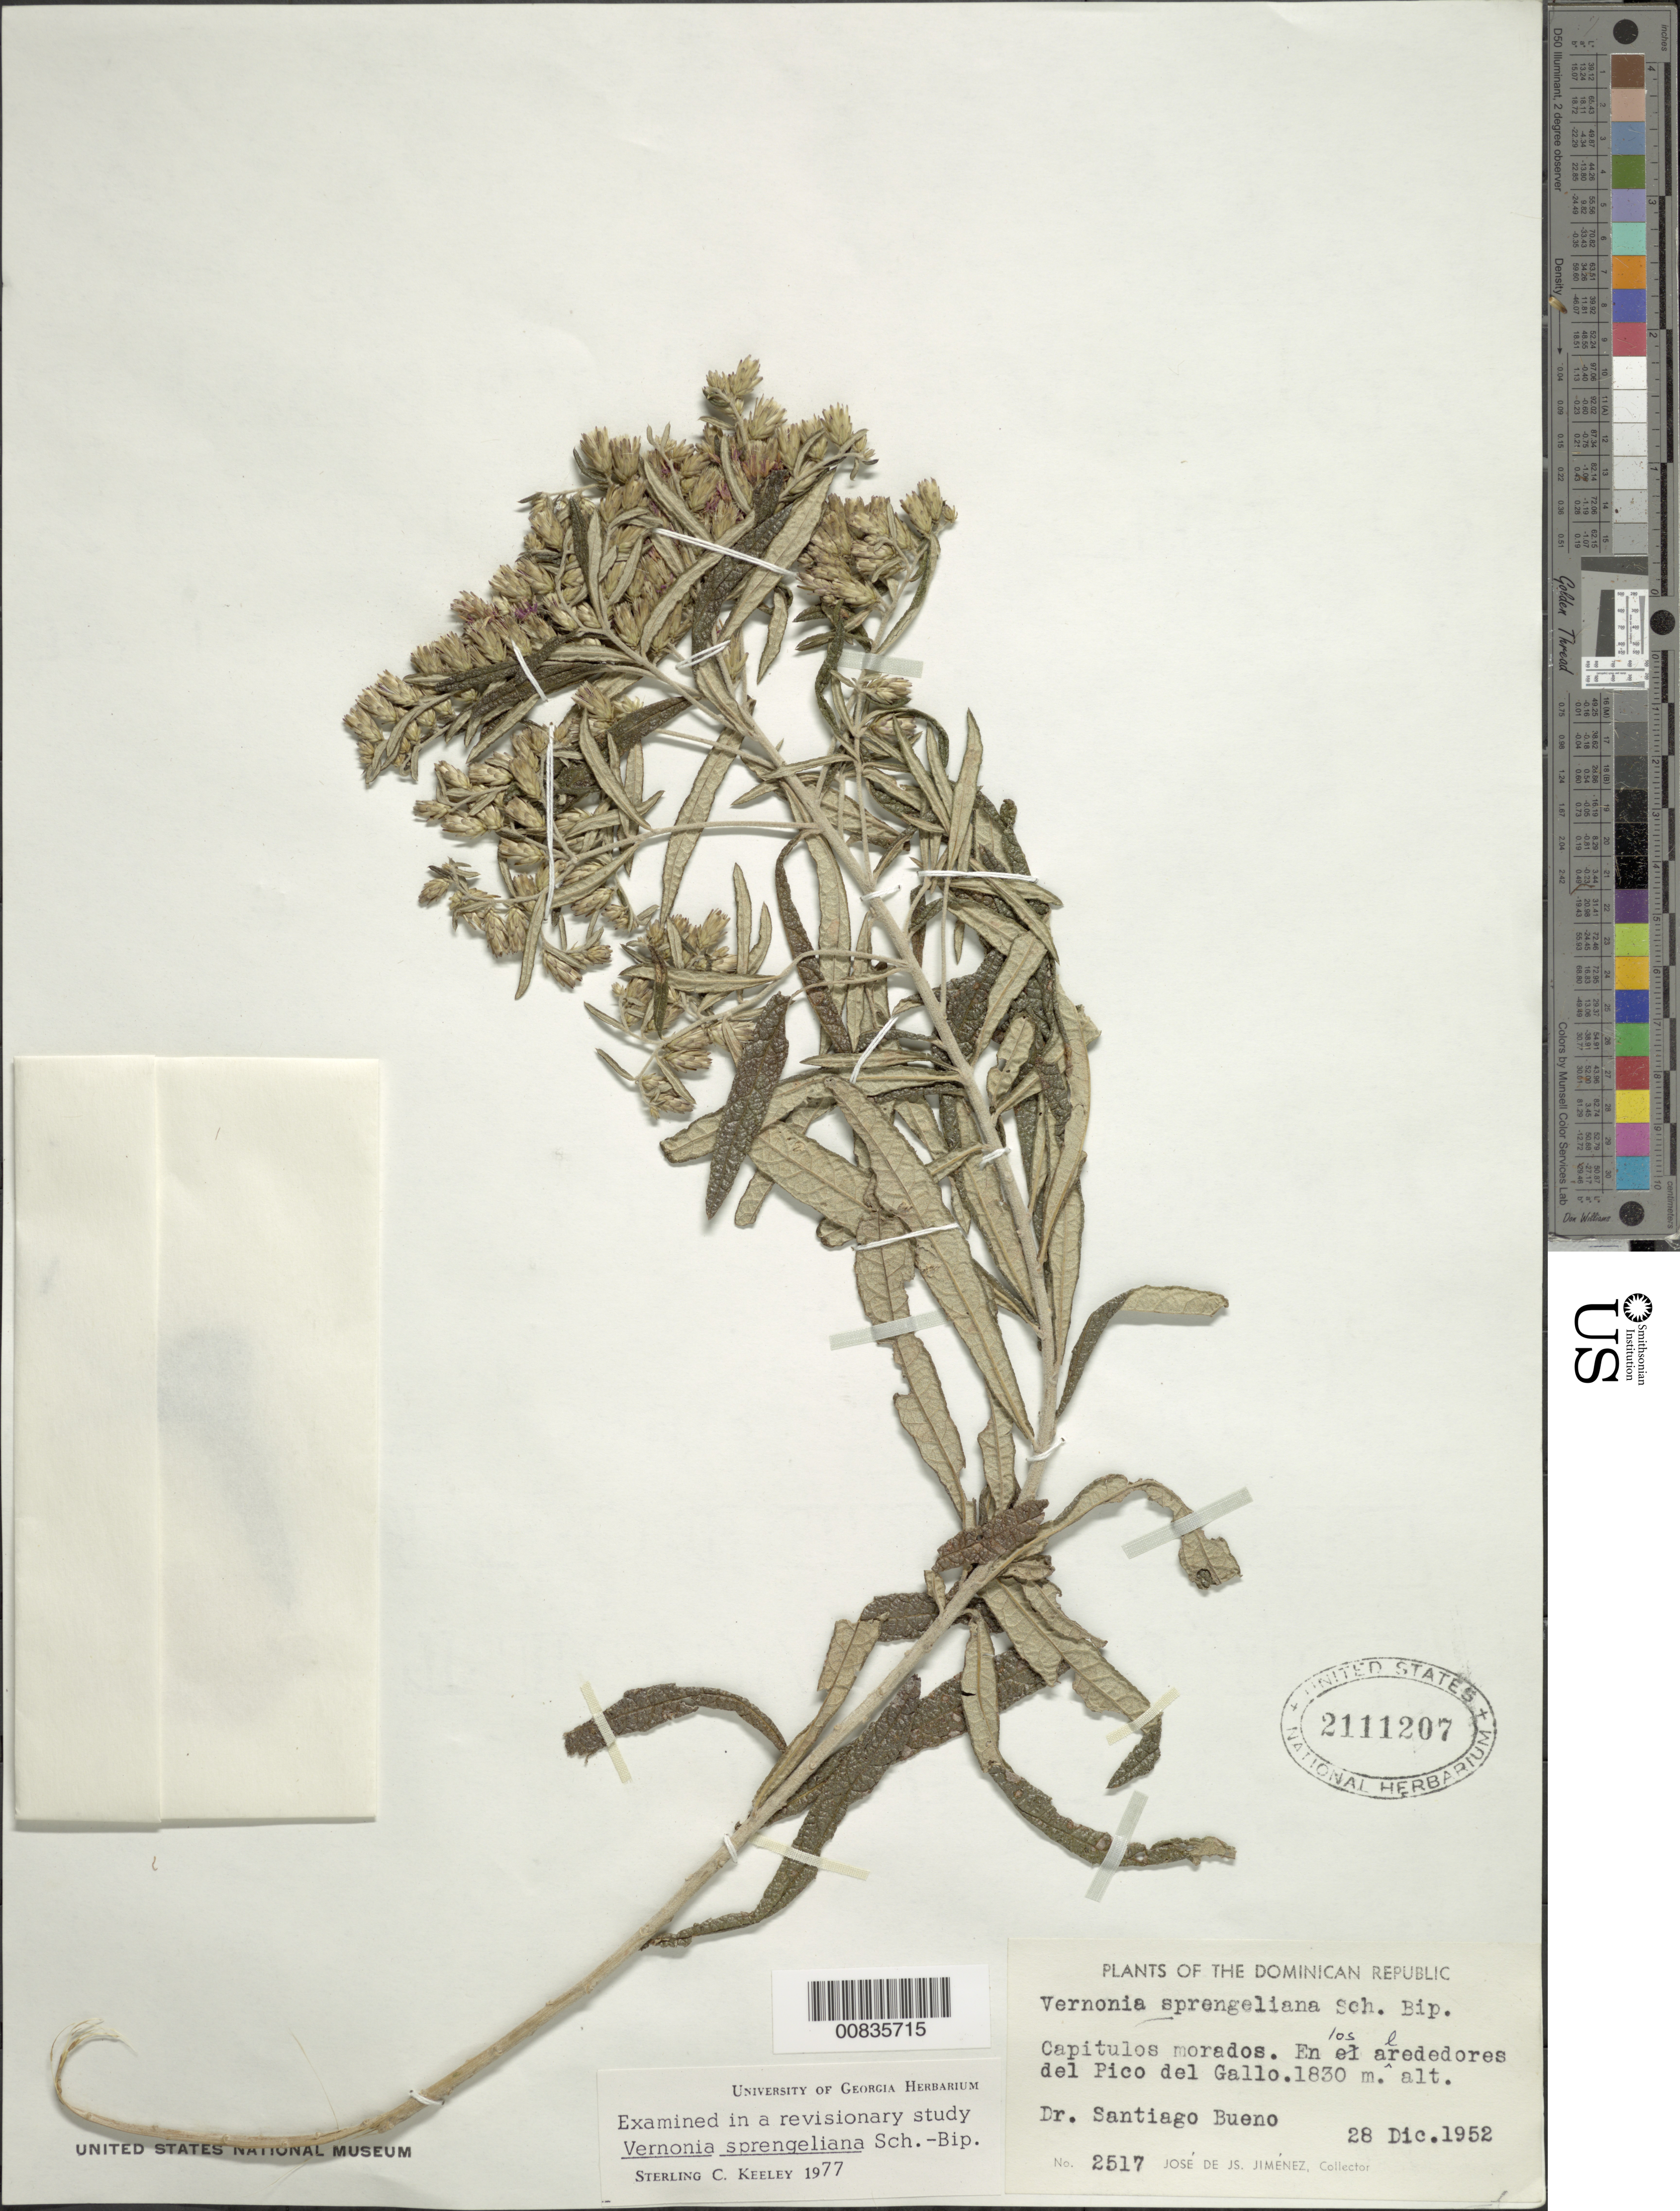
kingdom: Plantae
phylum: Tracheophyta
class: Magnoliopsida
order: Asterales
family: Asteraceae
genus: Lepidaploa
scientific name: Lepidaploa sprengeliana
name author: (Sch. Bip.) H. Rob.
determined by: Keeley, S. C.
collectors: J. J. Jiménez Almonte & S. Bueno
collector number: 2517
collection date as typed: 28 Dec 1952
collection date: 1952-12-28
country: Dominican Republic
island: Hispaniola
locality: En los alrededores del Pico del Gallo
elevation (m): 1830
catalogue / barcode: US 2111207